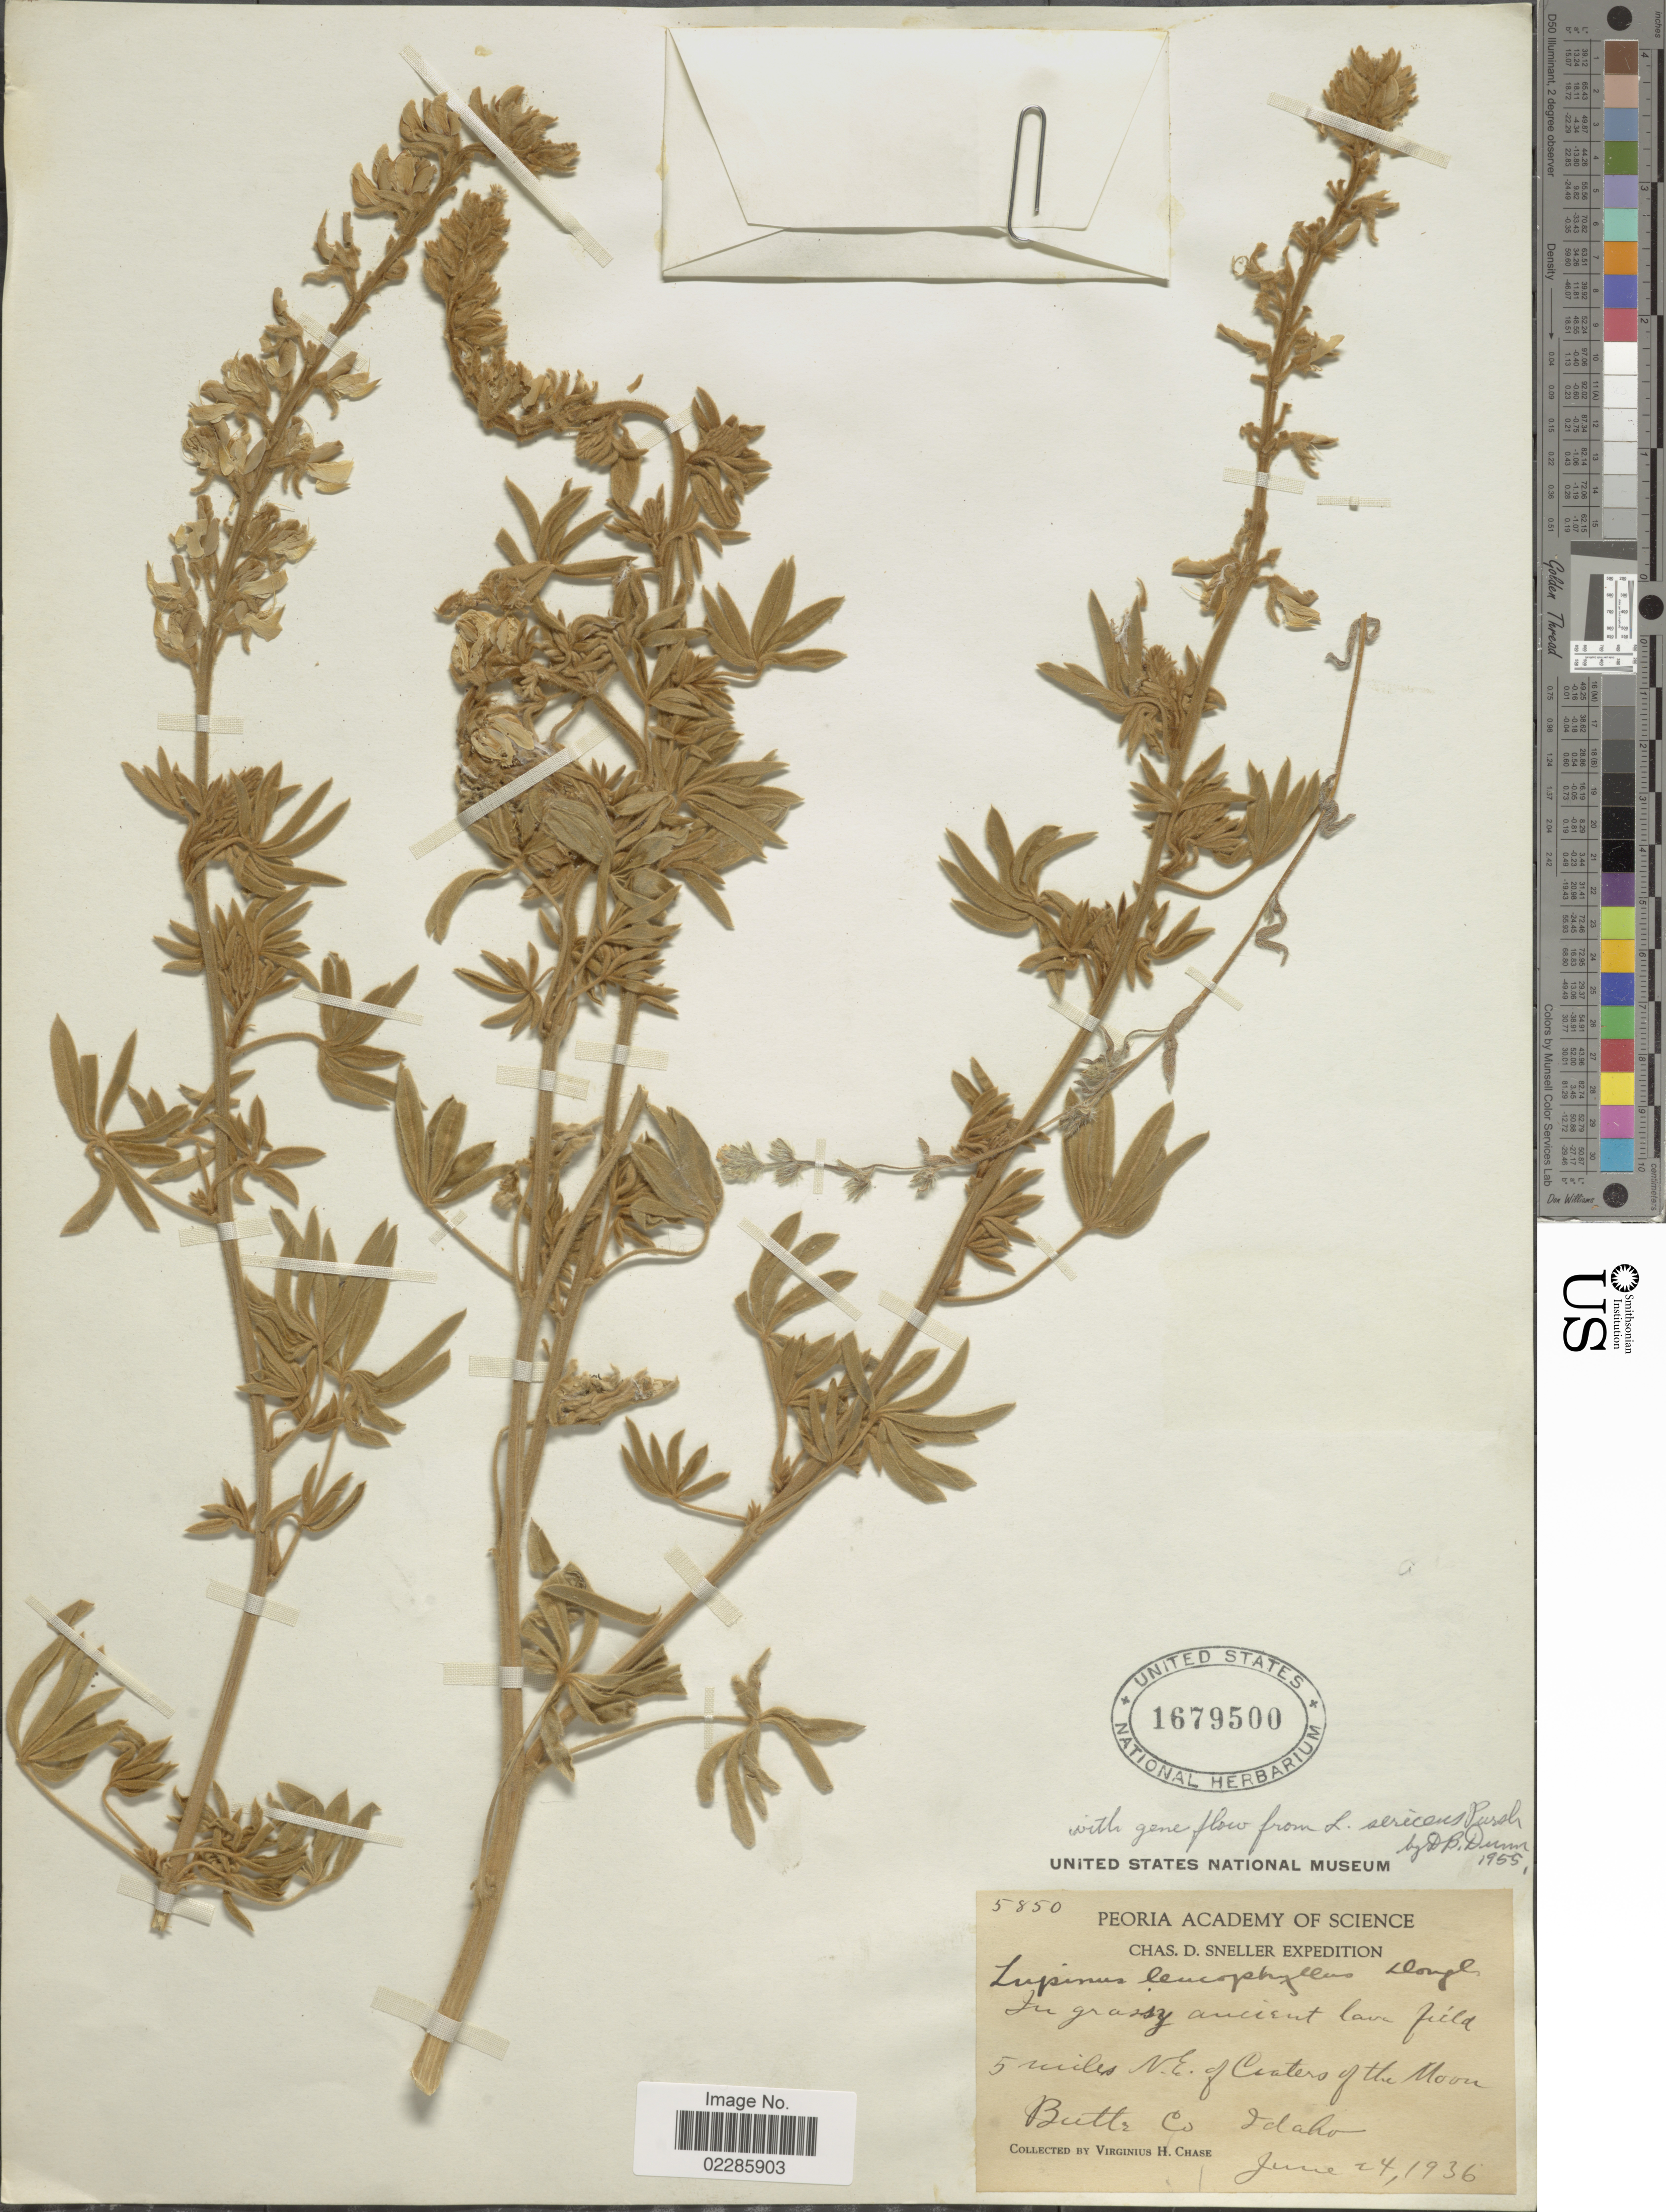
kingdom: Plantae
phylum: Tracheophyta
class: Magnoliopsida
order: Fabales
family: Fabaceae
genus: Lupinus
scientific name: Lupinus leucophyllus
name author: Douglas ex Lindl.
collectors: V. H. Chase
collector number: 5850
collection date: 1936-06-24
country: United States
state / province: Idaho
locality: In grassy ancient lava field 5 miles N.E. of Craters of the Moon, Butte Co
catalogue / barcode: US 1679500